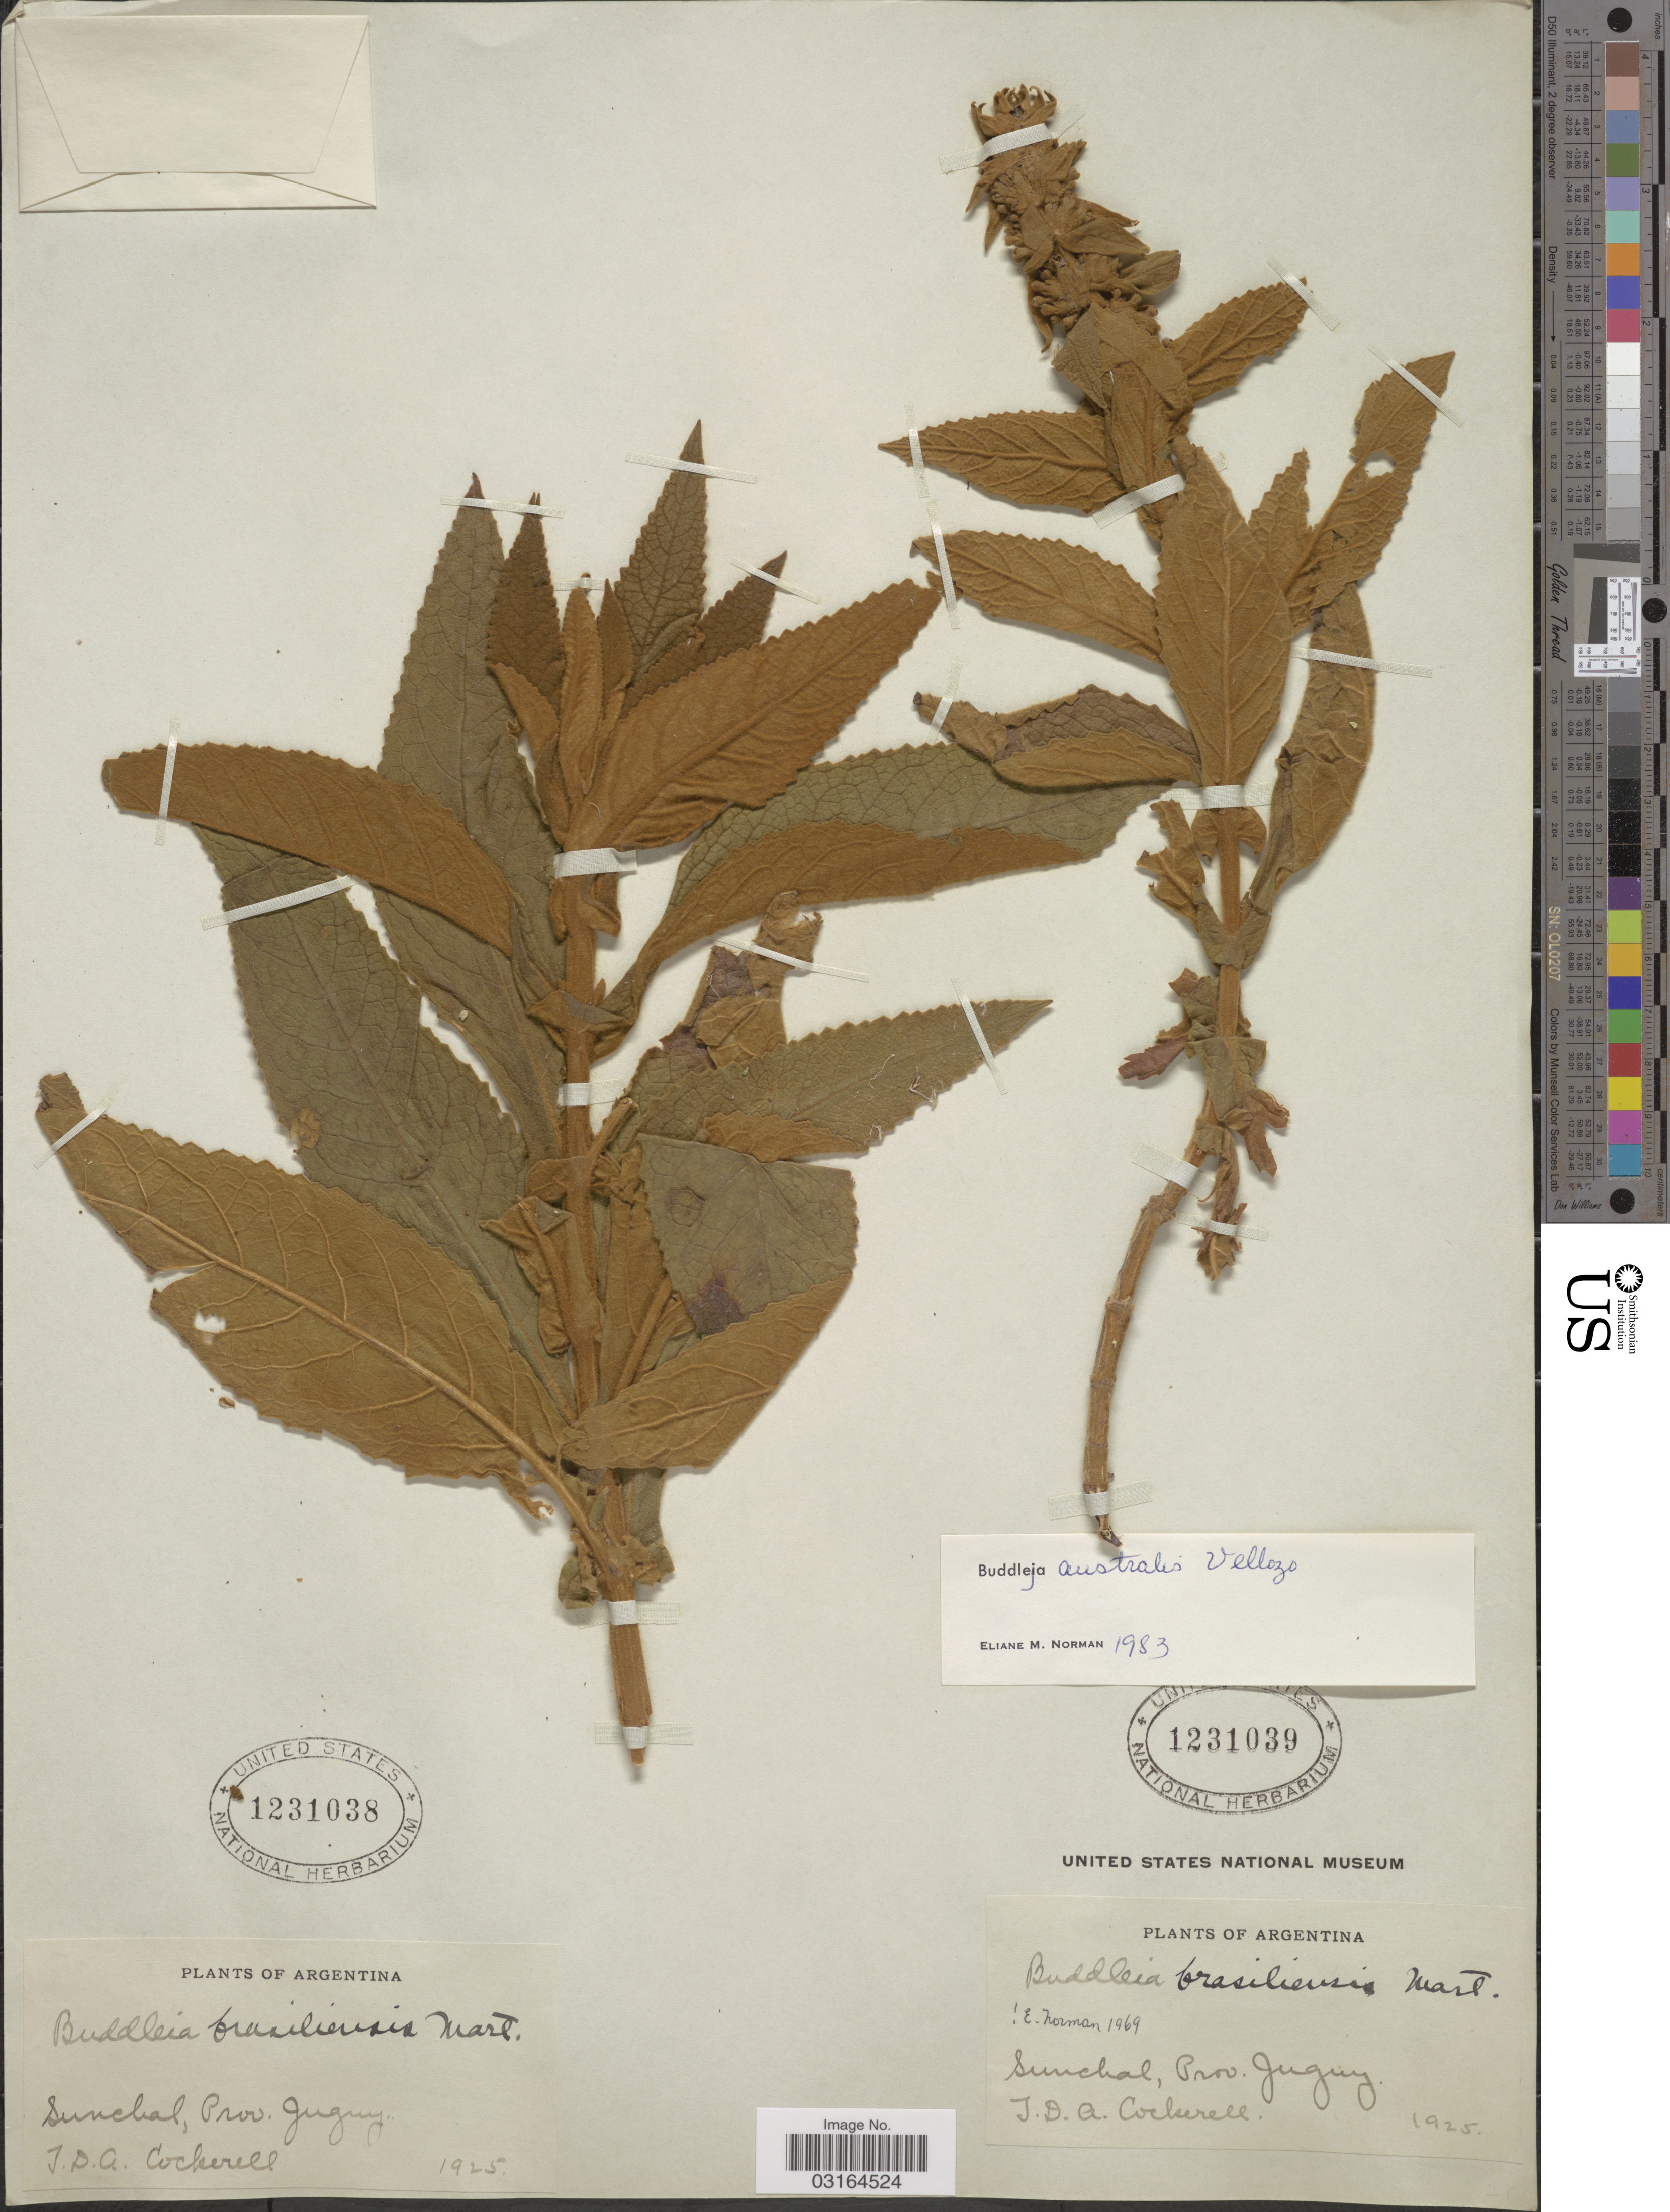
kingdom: Plantae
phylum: Tracheophyta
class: Magnoliopsida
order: Lamiales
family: Scrophulariaceae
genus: Buddleja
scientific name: Buddleja stachyoides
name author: Cham. & Schltdl.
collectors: T. Cockerell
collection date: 1925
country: Argentina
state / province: Jujuy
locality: Sunchal, Prob. Jujuy.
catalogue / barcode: US 1231038